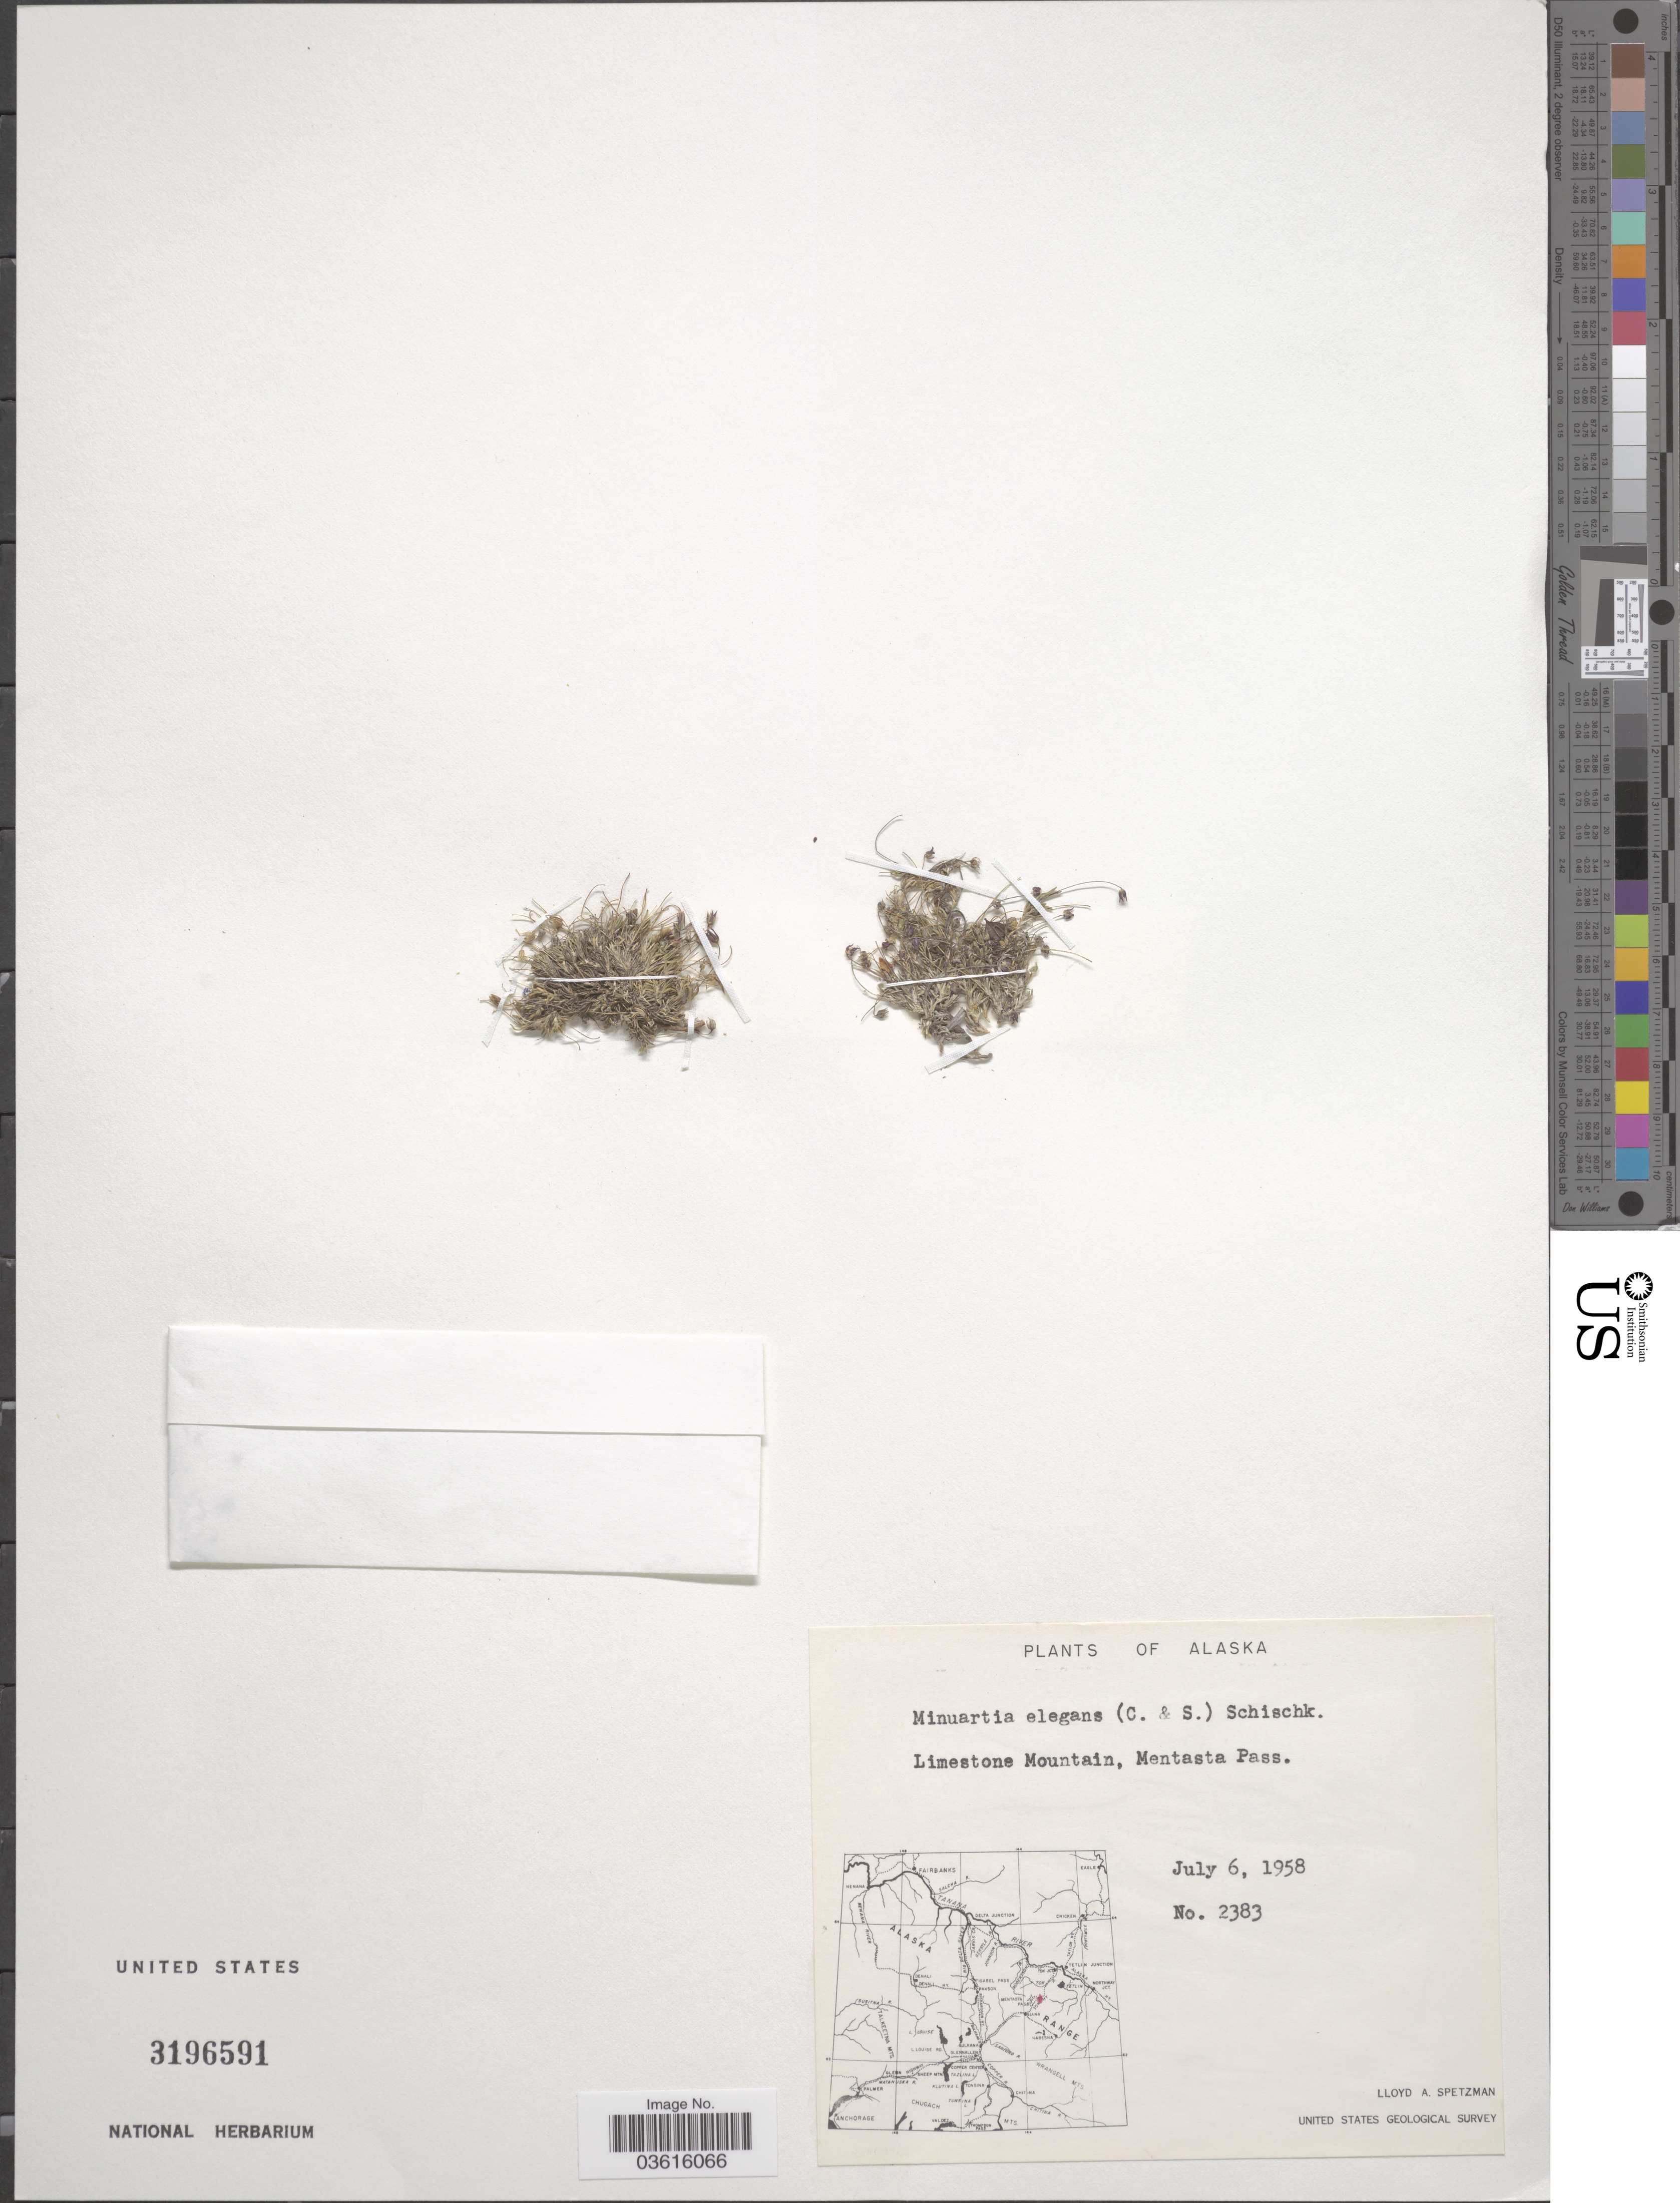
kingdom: Plantae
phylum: Tracheophyta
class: Magnoliopsida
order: Caryophyllales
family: Caryophyllaceae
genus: Minuartia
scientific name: Minuartia elegans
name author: (Cham. & Schltdl.) Schischk.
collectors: L. Spetzman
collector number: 2383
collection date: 1958-07-06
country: United States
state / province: Alaska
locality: Limestone Mountain, Mentasta Pass.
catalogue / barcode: US 3196591